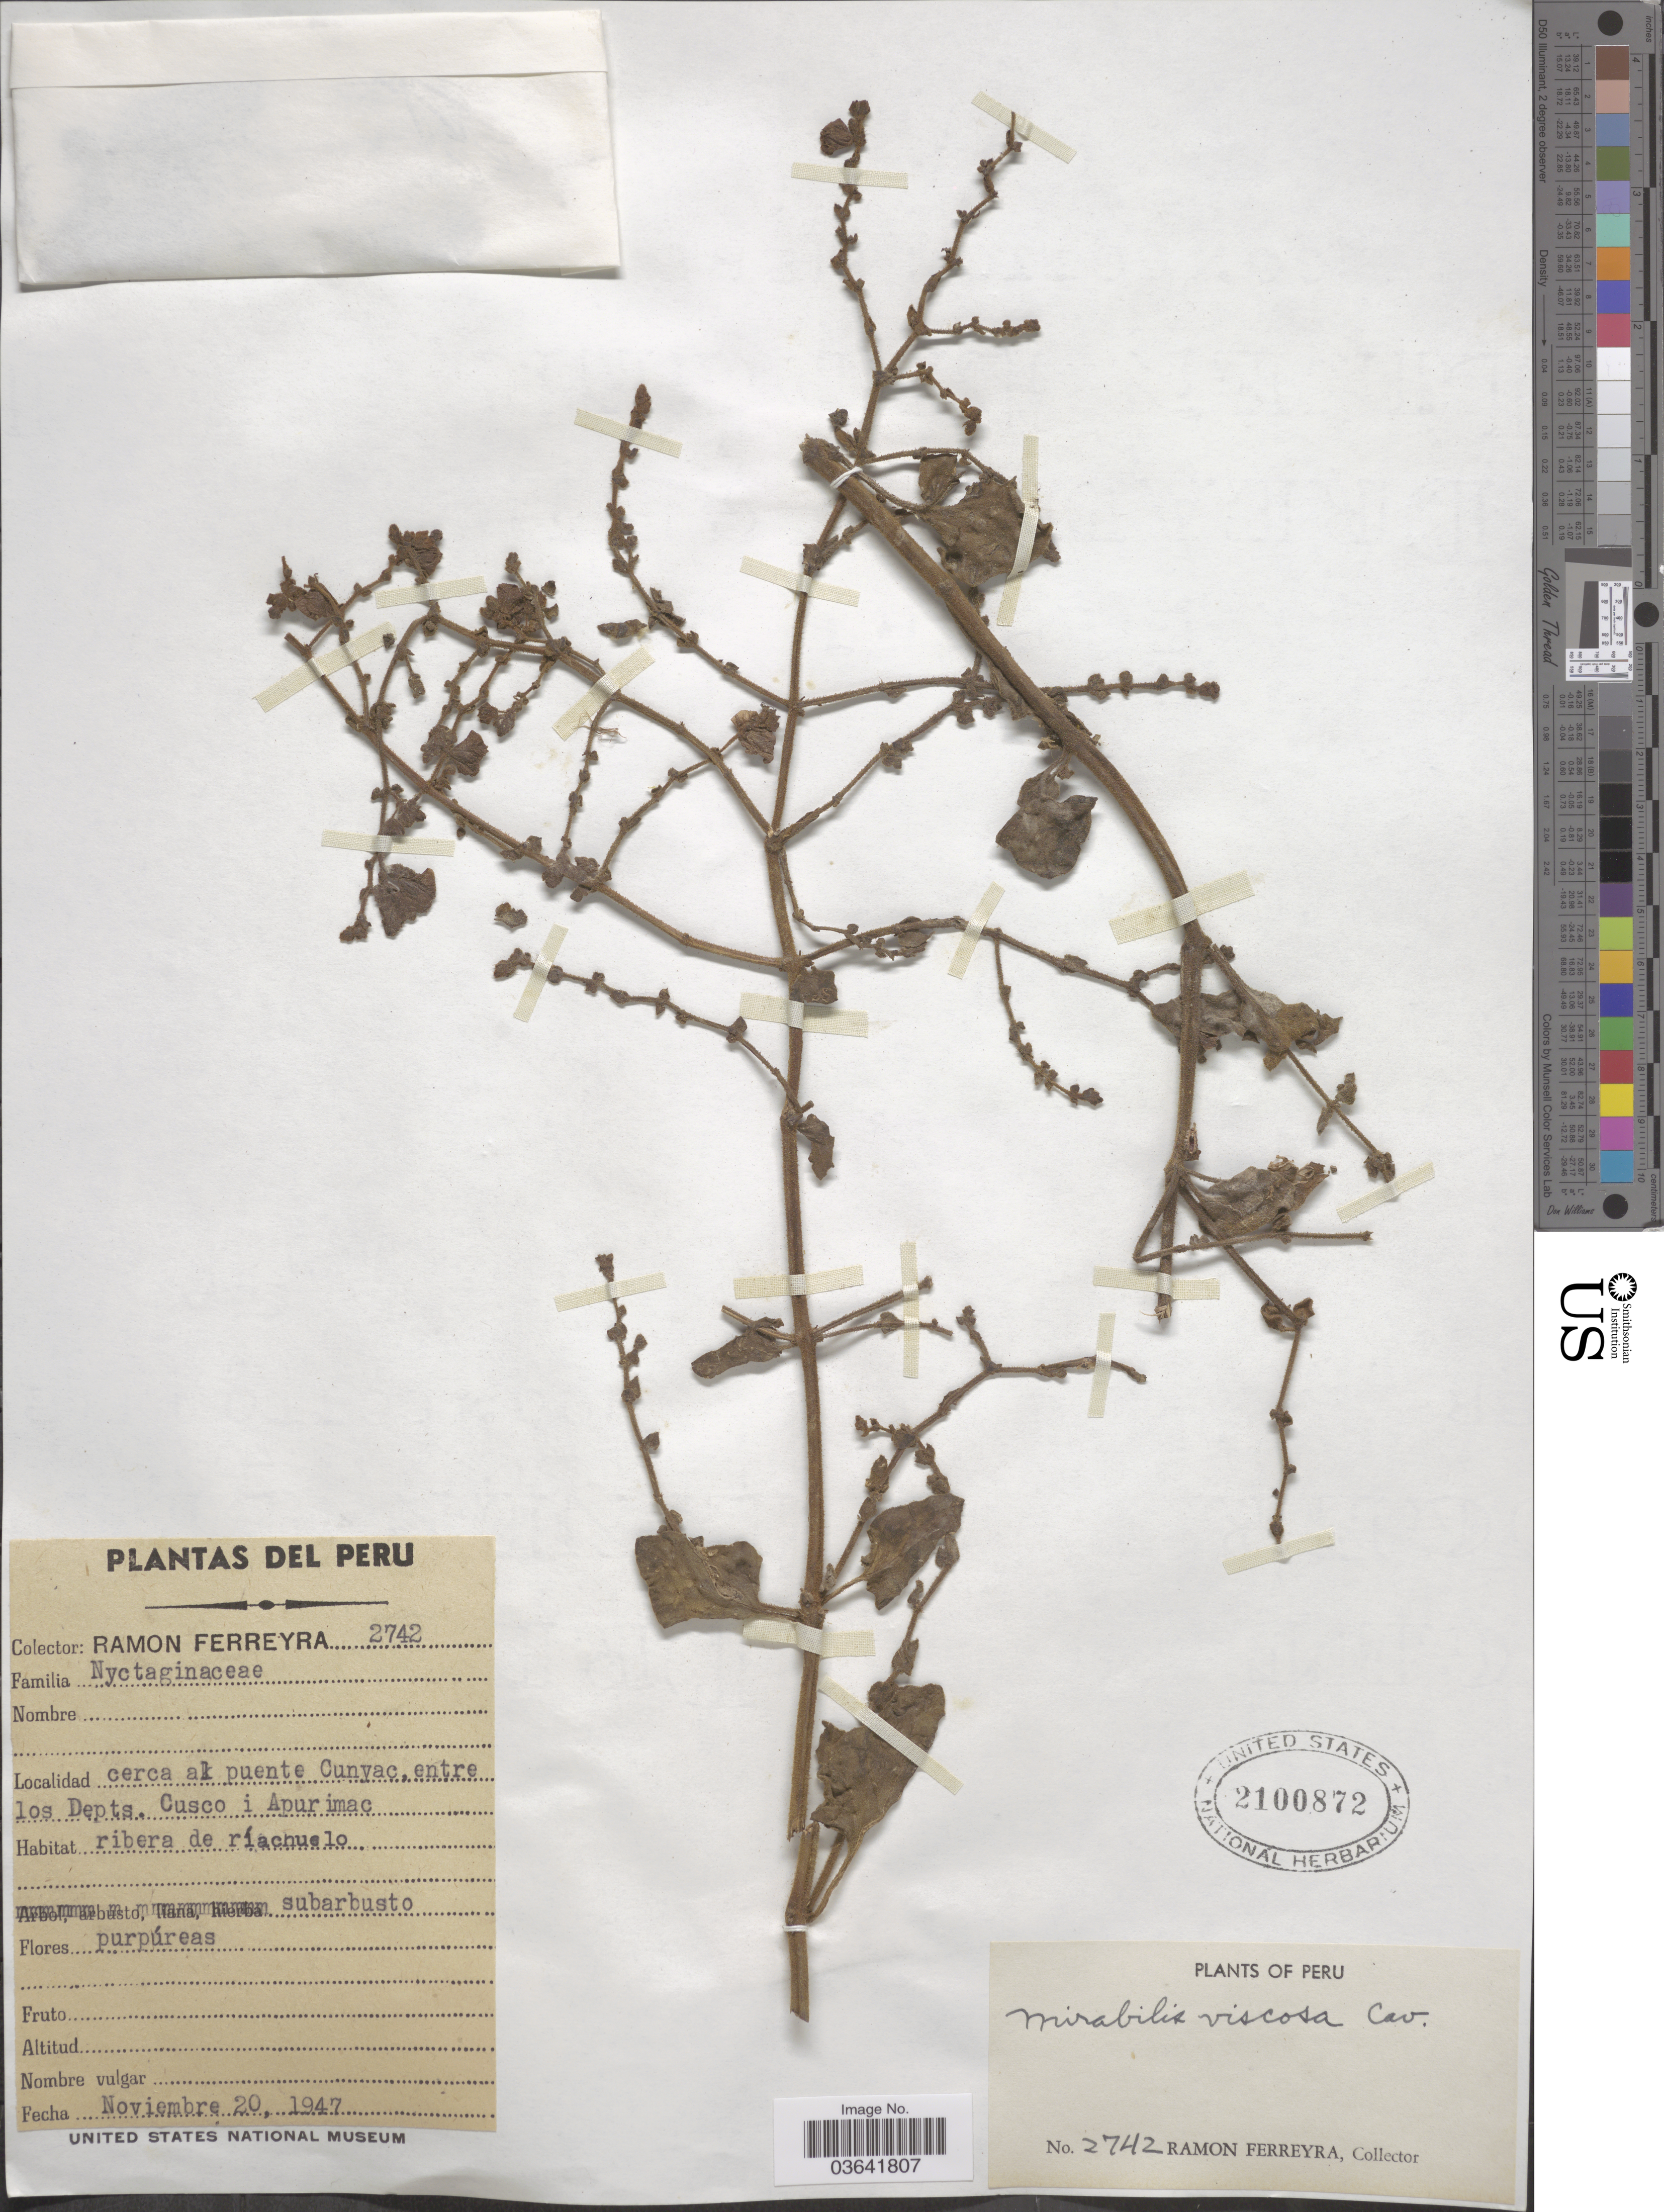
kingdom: Plantae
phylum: Tracheophyta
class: Magnoliopsida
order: Caryophyllales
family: Nyctaginaceae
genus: Mirabilis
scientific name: Mirabilis viscosa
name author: Cav.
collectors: R. A. Ferreyra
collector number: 2742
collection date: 1947-11-20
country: Peru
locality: Cerca al puente Cunyac, entre los Depts. Cusco i Apurimac.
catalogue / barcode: US 2100872